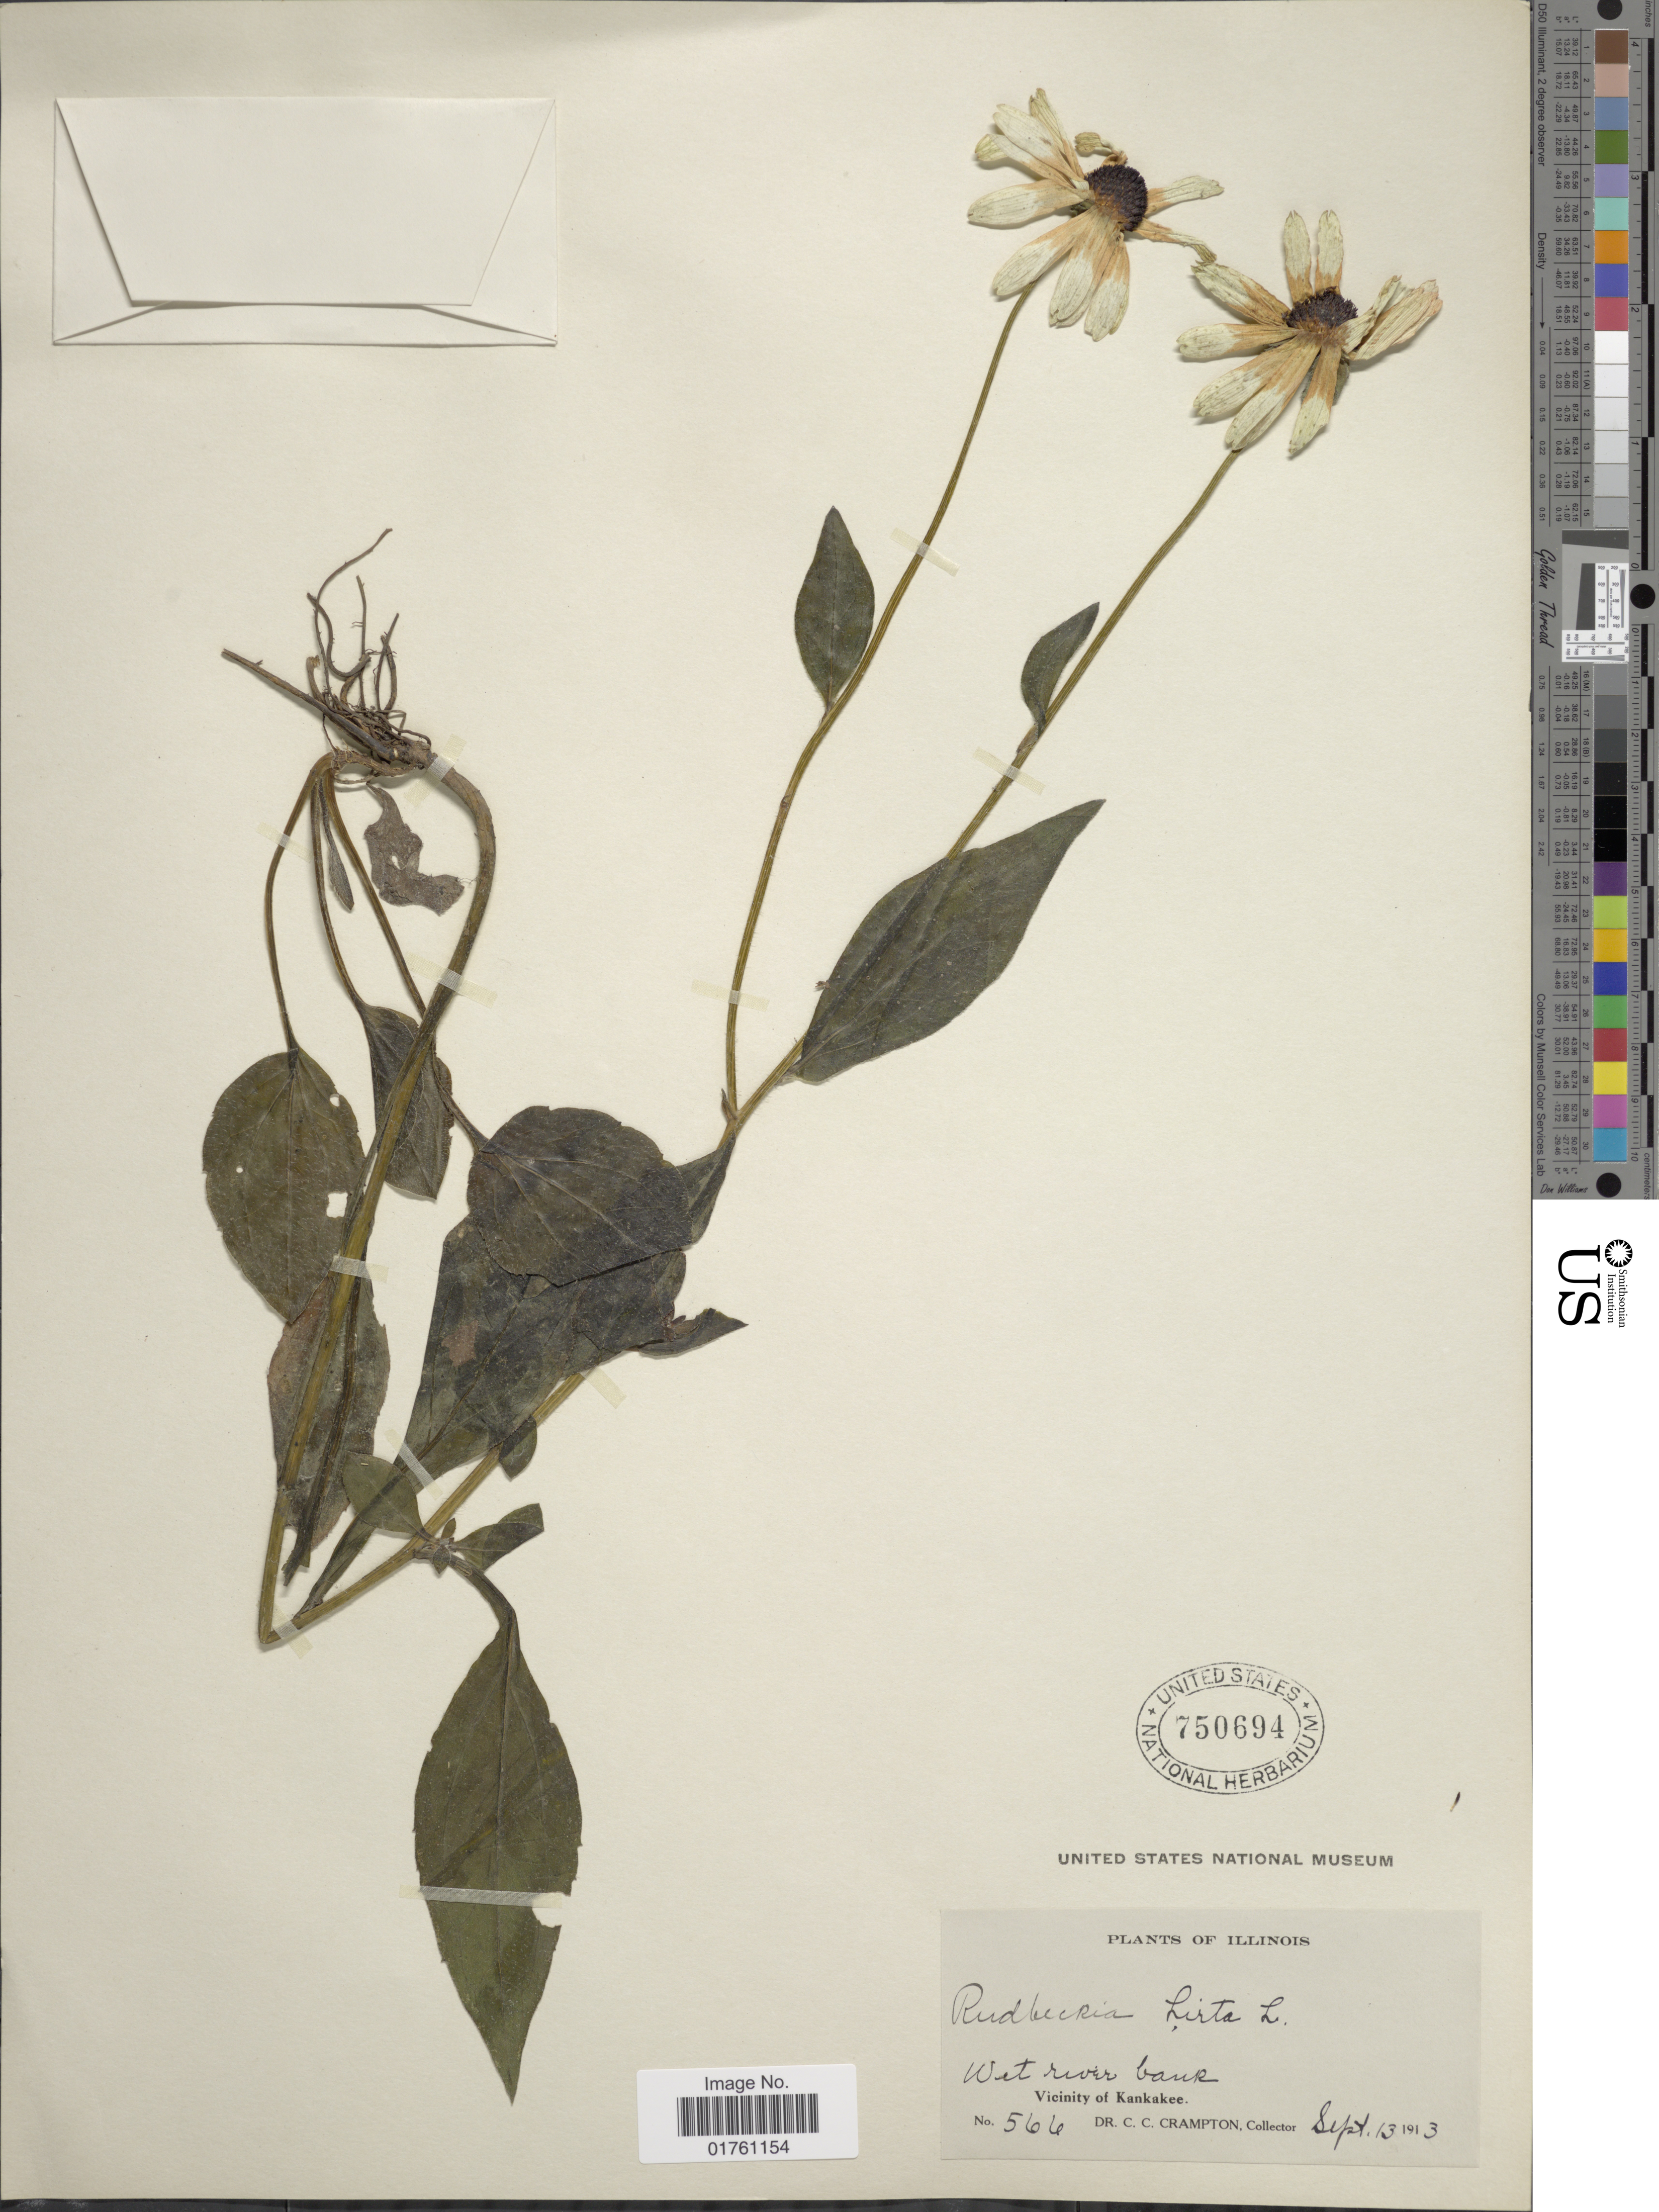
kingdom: Plantae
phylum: Tracheophyta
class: Magnoliopsida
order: Asterales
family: Asteraceae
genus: Rudbeckia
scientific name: Rudbeckia hirta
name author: L.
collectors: C. Crampton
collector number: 566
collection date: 1913-09-13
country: United States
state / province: Illinois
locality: Wet river bank, Vicinity of Kankakee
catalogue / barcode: US 750694